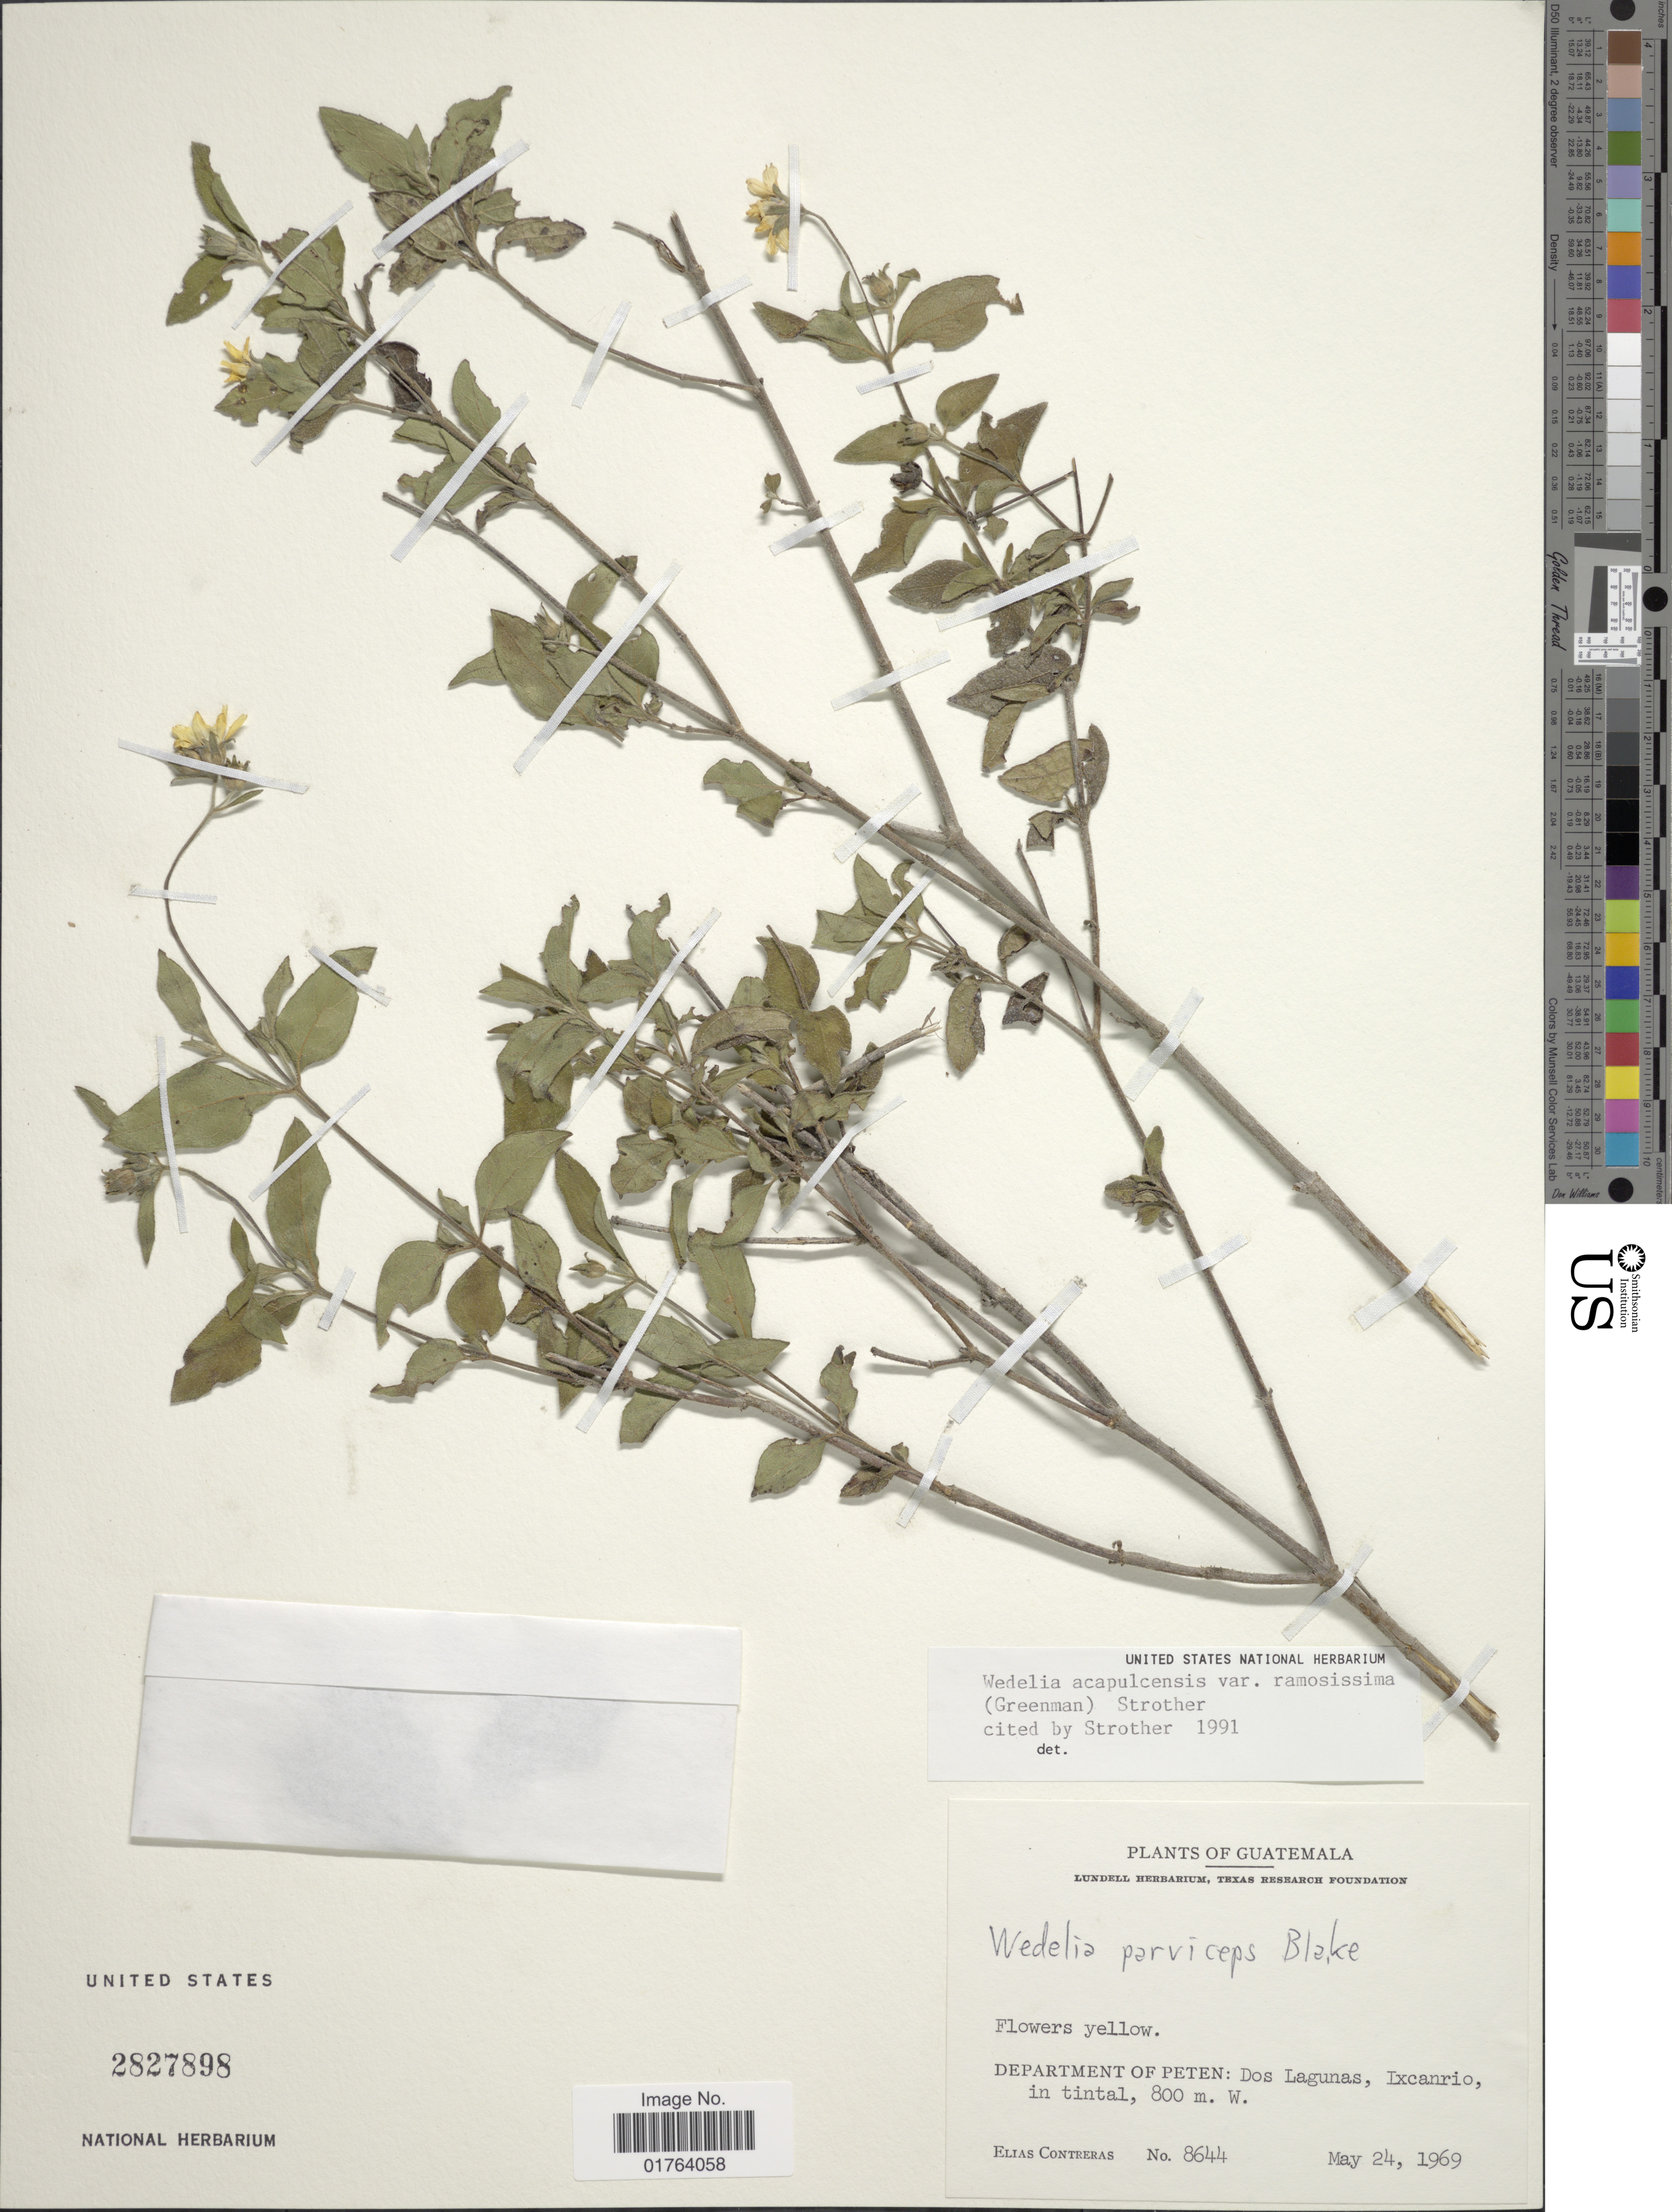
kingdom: Plantae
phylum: Tracheophyta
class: Magnoliopsida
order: Asterales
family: Asteraceae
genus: Wedelia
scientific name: Wedelia acapulcensis var. ramosissima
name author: (Greenm.) Strother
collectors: E. Contreras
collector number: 8644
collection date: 1969-05-24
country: Guatemala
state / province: El Petén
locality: Dos Lagunas, Ixcanrio in tintal.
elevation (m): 800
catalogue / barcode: US 2827898